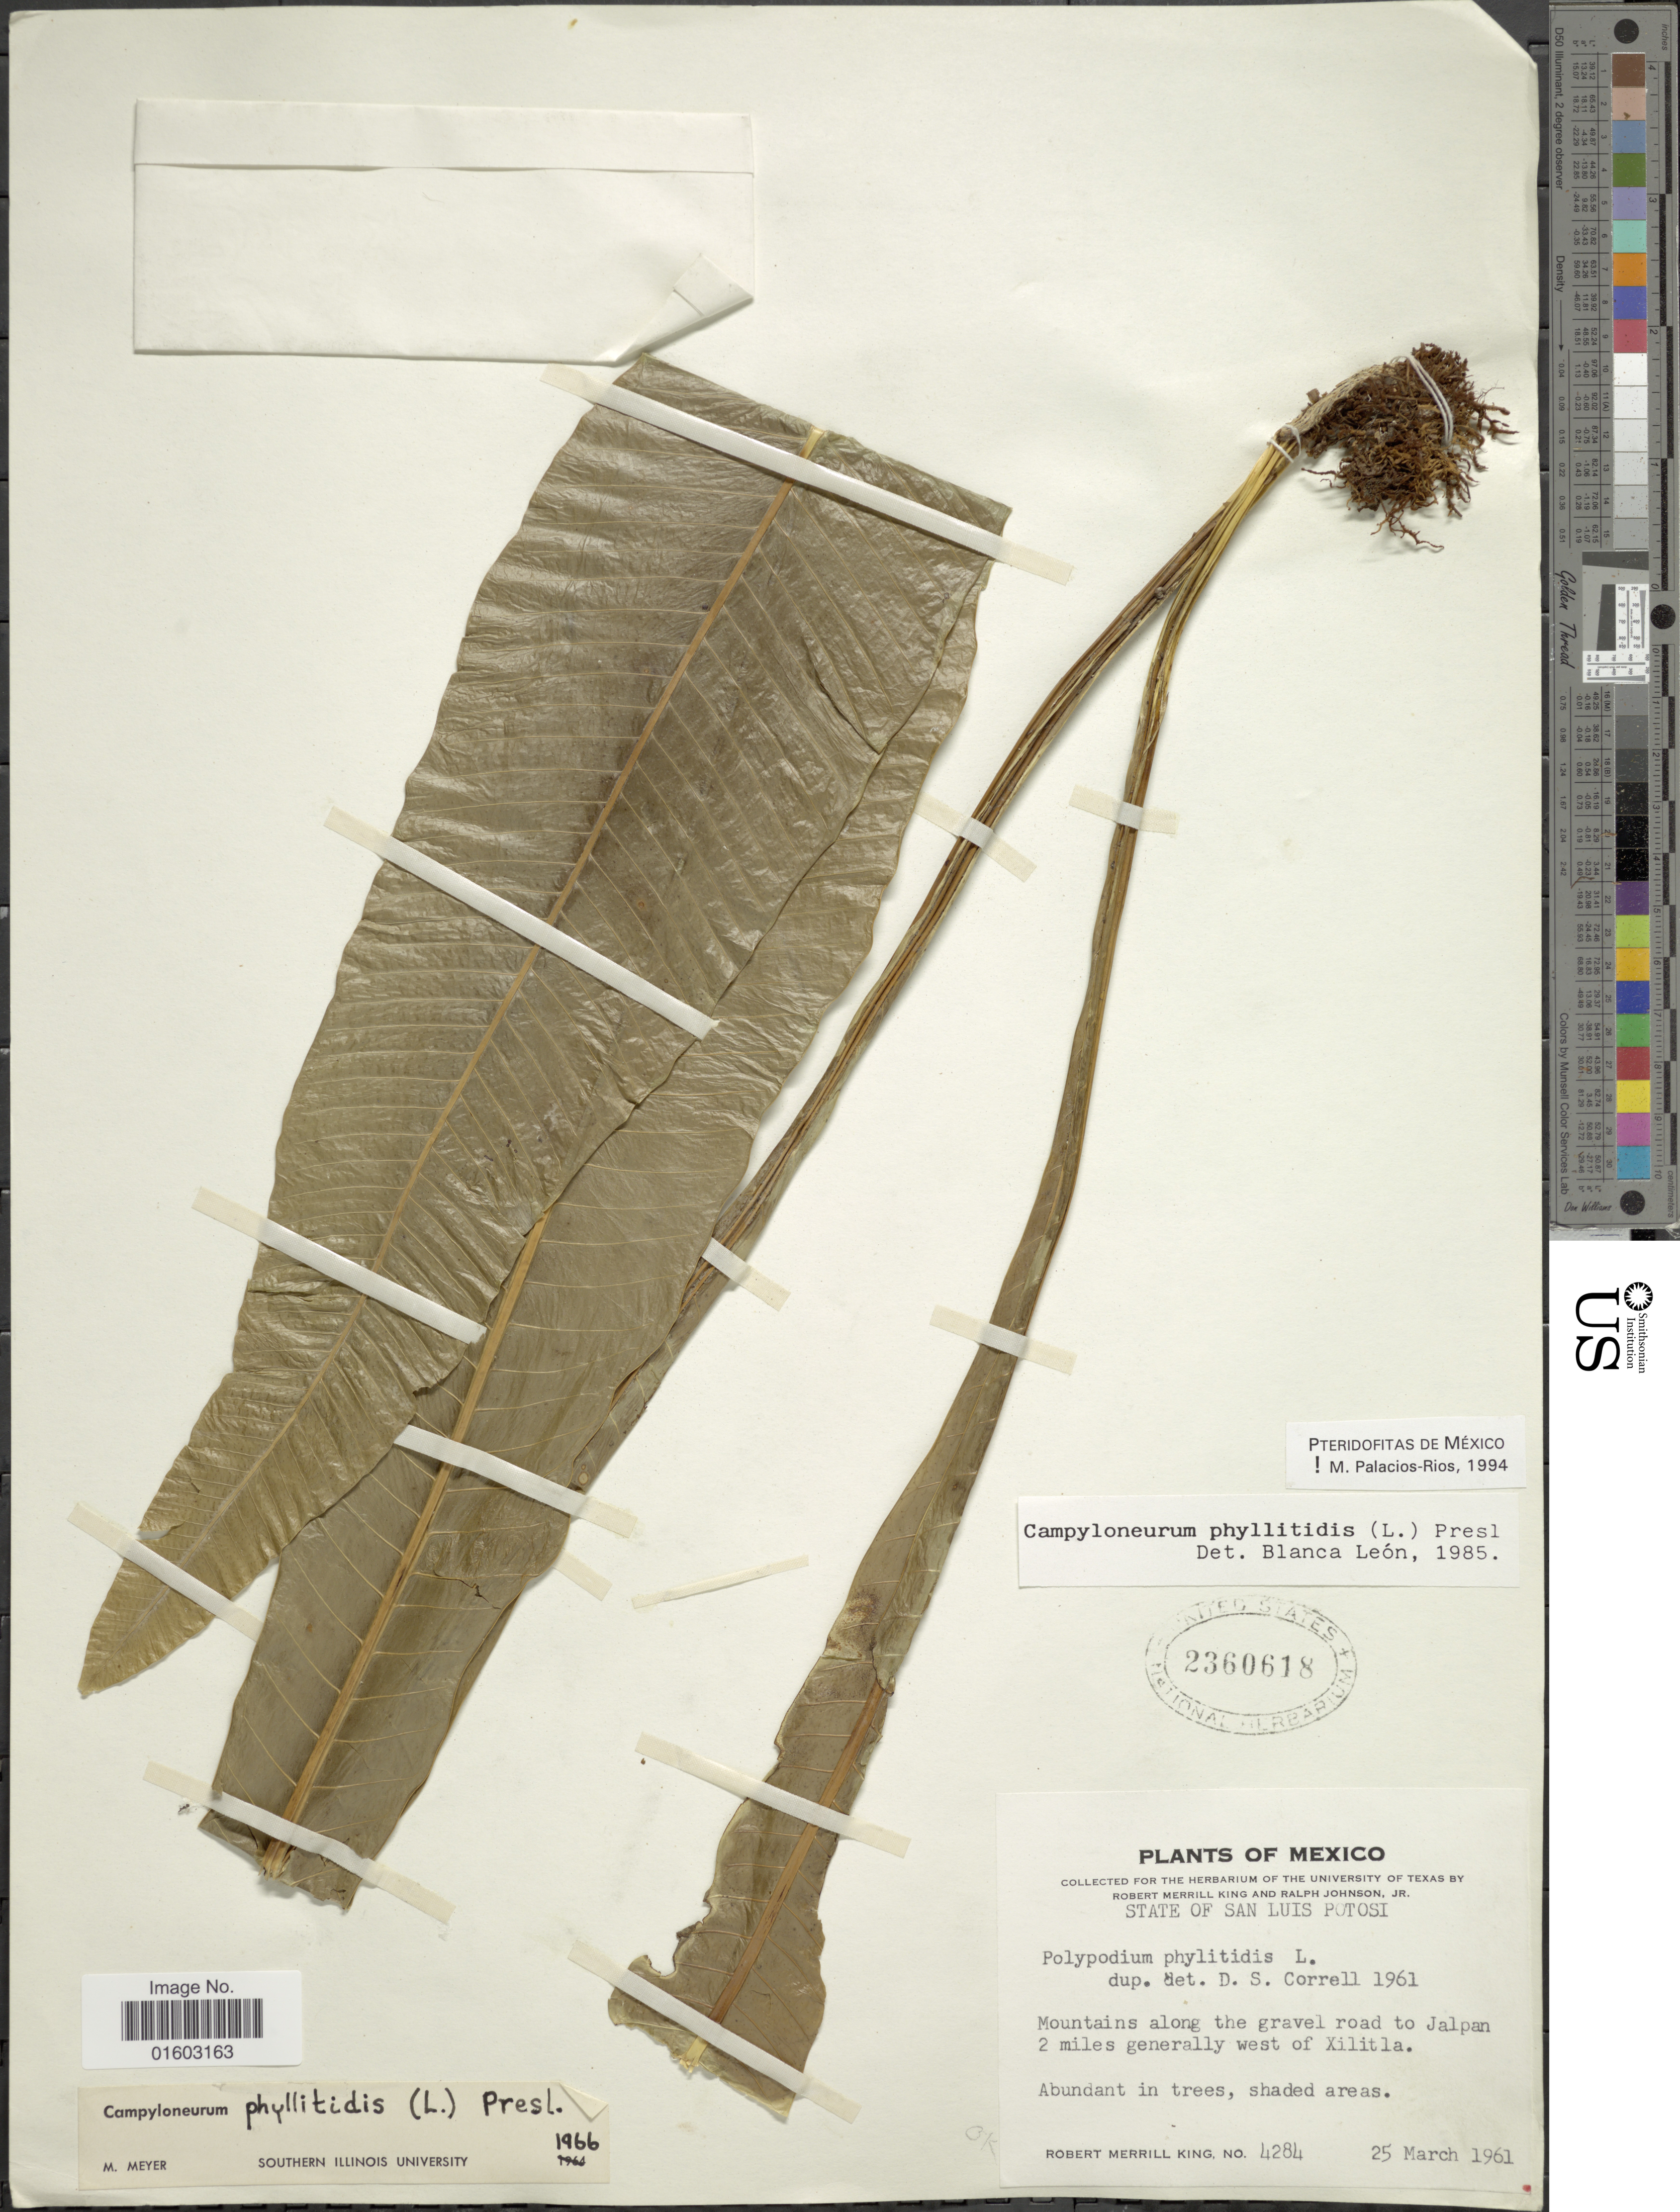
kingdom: Plantae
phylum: Tracheophyta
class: Polypodiopsida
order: Polypodiales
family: Polypodiaceae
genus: Campyloneurum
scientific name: Campyloneurum phyllitidis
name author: (L.) C. Presl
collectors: R. M. King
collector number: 4284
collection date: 1961-03-25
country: Mexico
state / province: San Luis Potosí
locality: State of San Luis Potosi. Mountains along the gravel road to Jalpan 2 miles generally west of Xilitla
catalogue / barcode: US 2360618